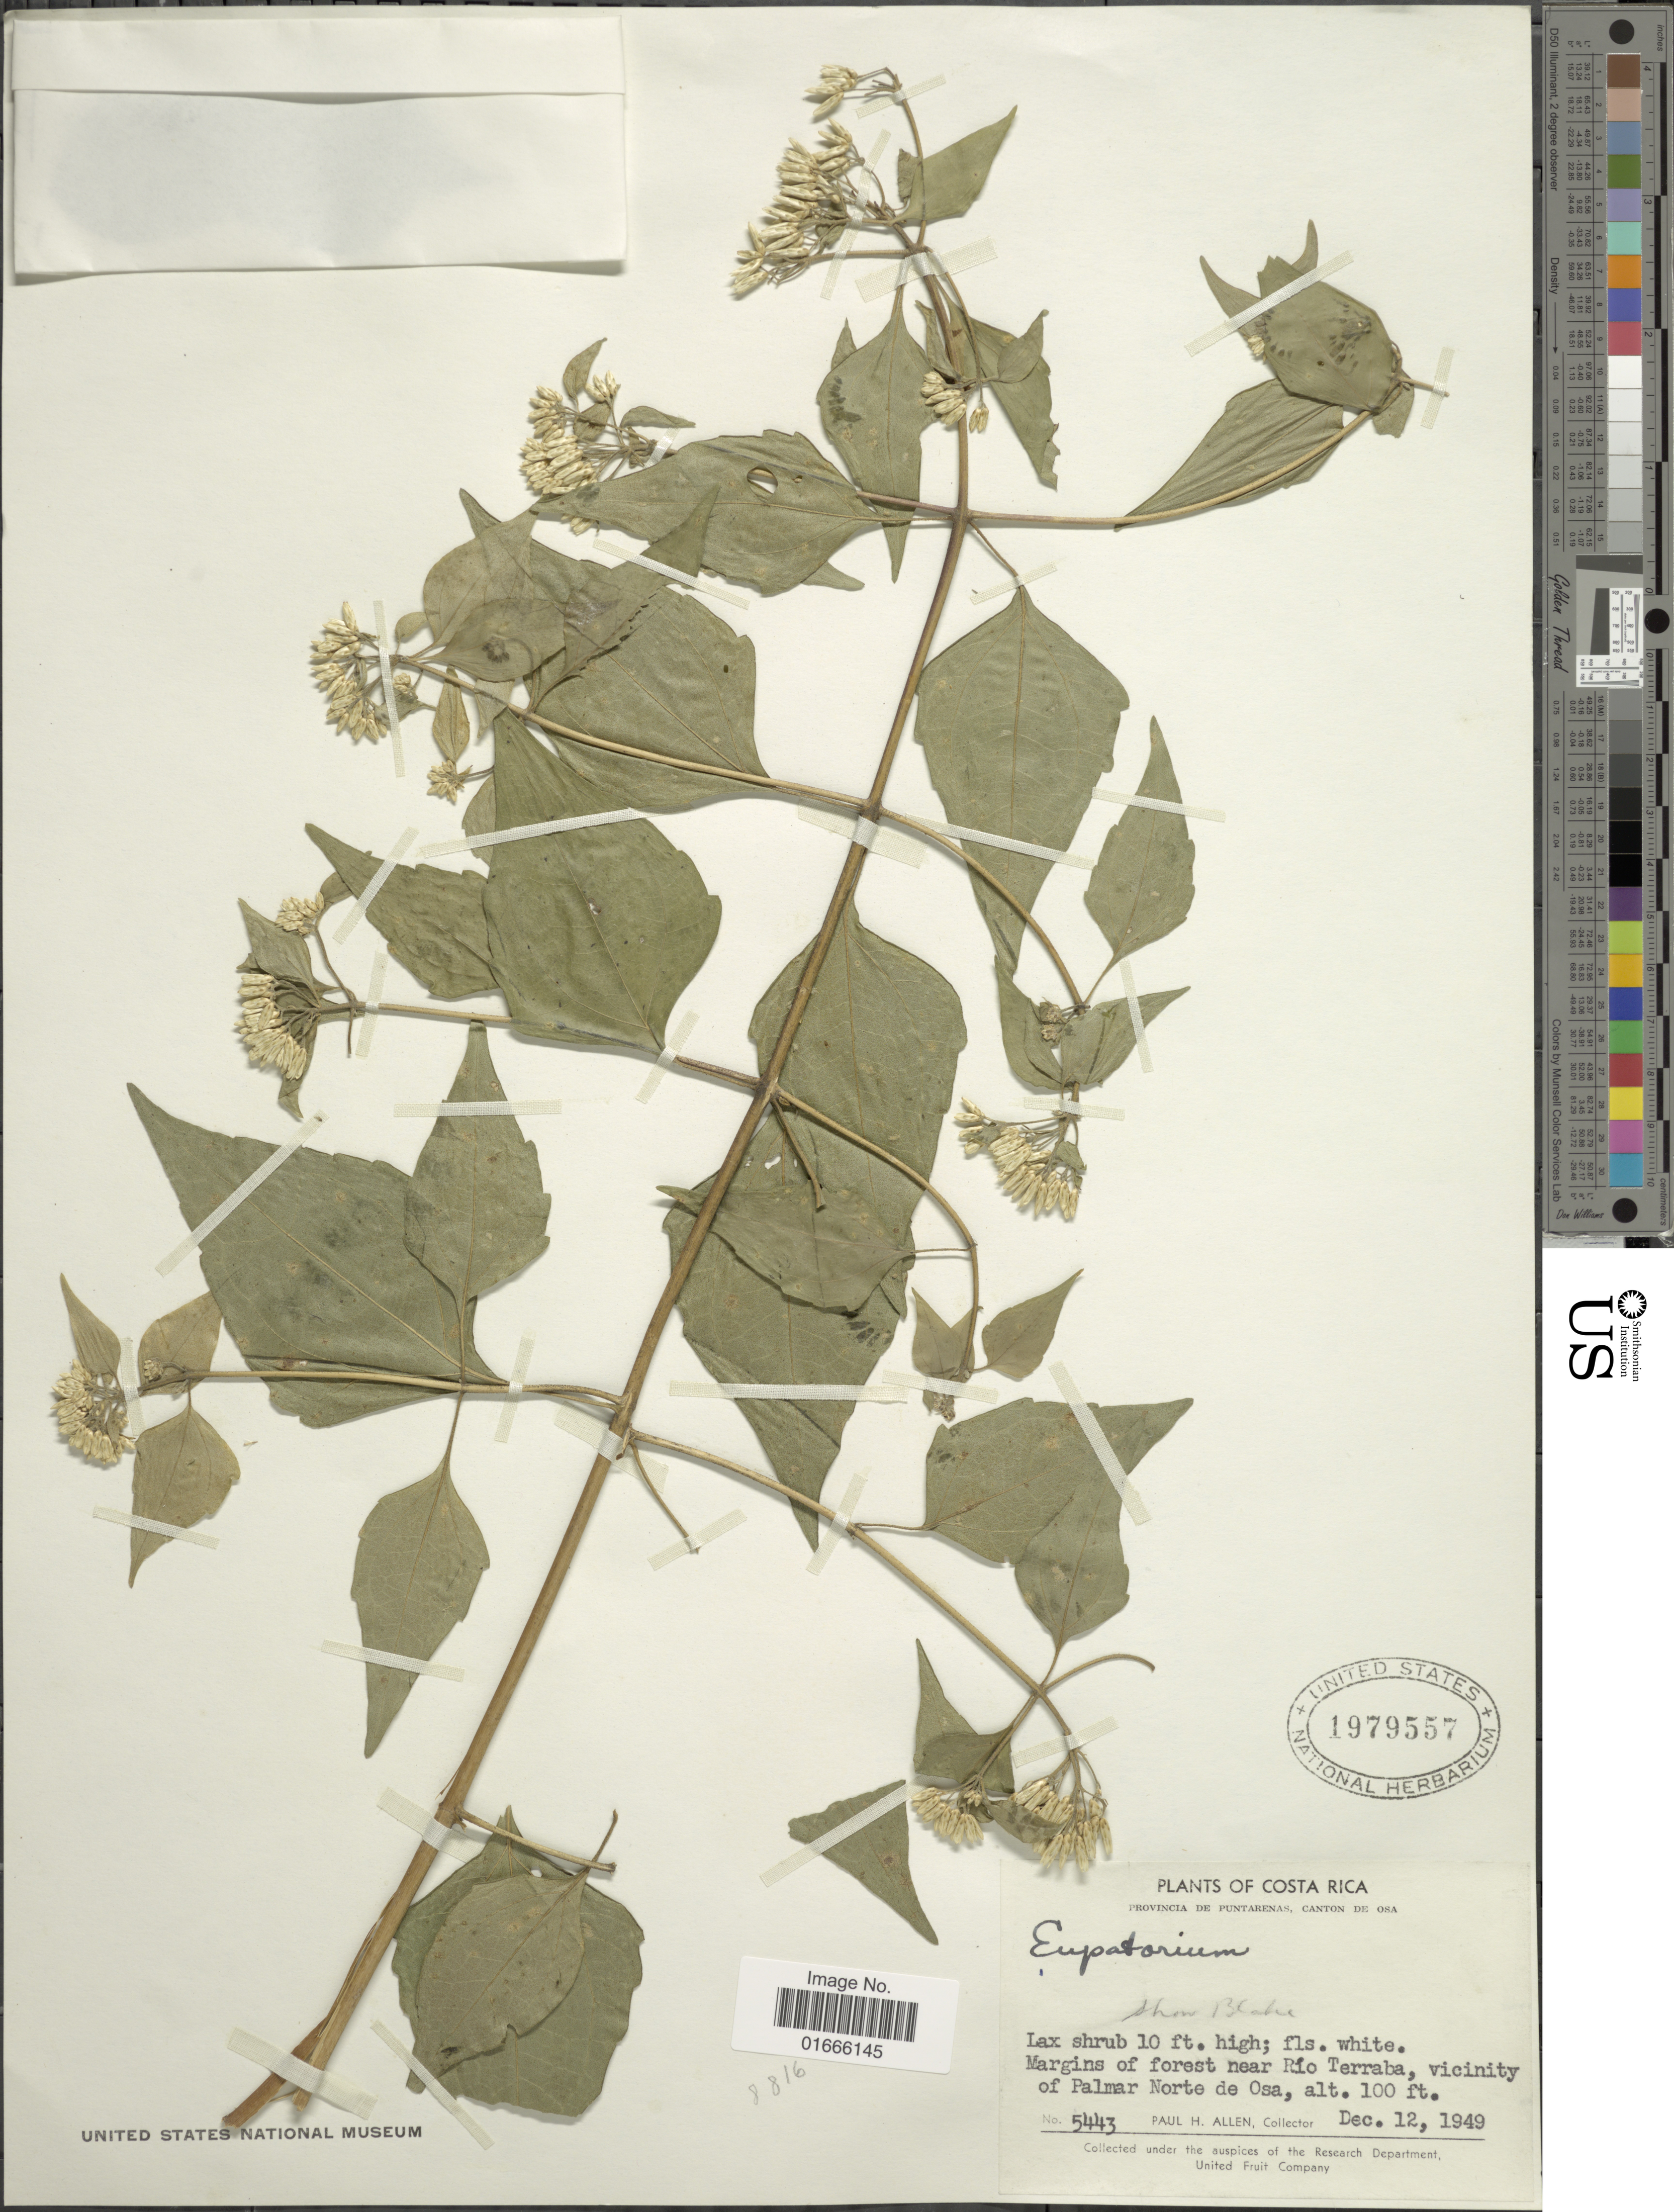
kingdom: Plantae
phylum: Tracheophyta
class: Magnoliopsida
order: Asterales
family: Asteraceae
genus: Chromolaena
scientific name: Chromolaena odorata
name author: (L.) R.M. King & H. Rob.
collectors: P. H. Allen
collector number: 5443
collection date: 1949-12-12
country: Costa Rica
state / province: Puntarenas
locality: Provincia De Puntarenas, Canton de Osa, Margins of forest near Rio Terraba, vicinity of Palmar Norte de Osa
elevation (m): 30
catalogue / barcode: US 1979557